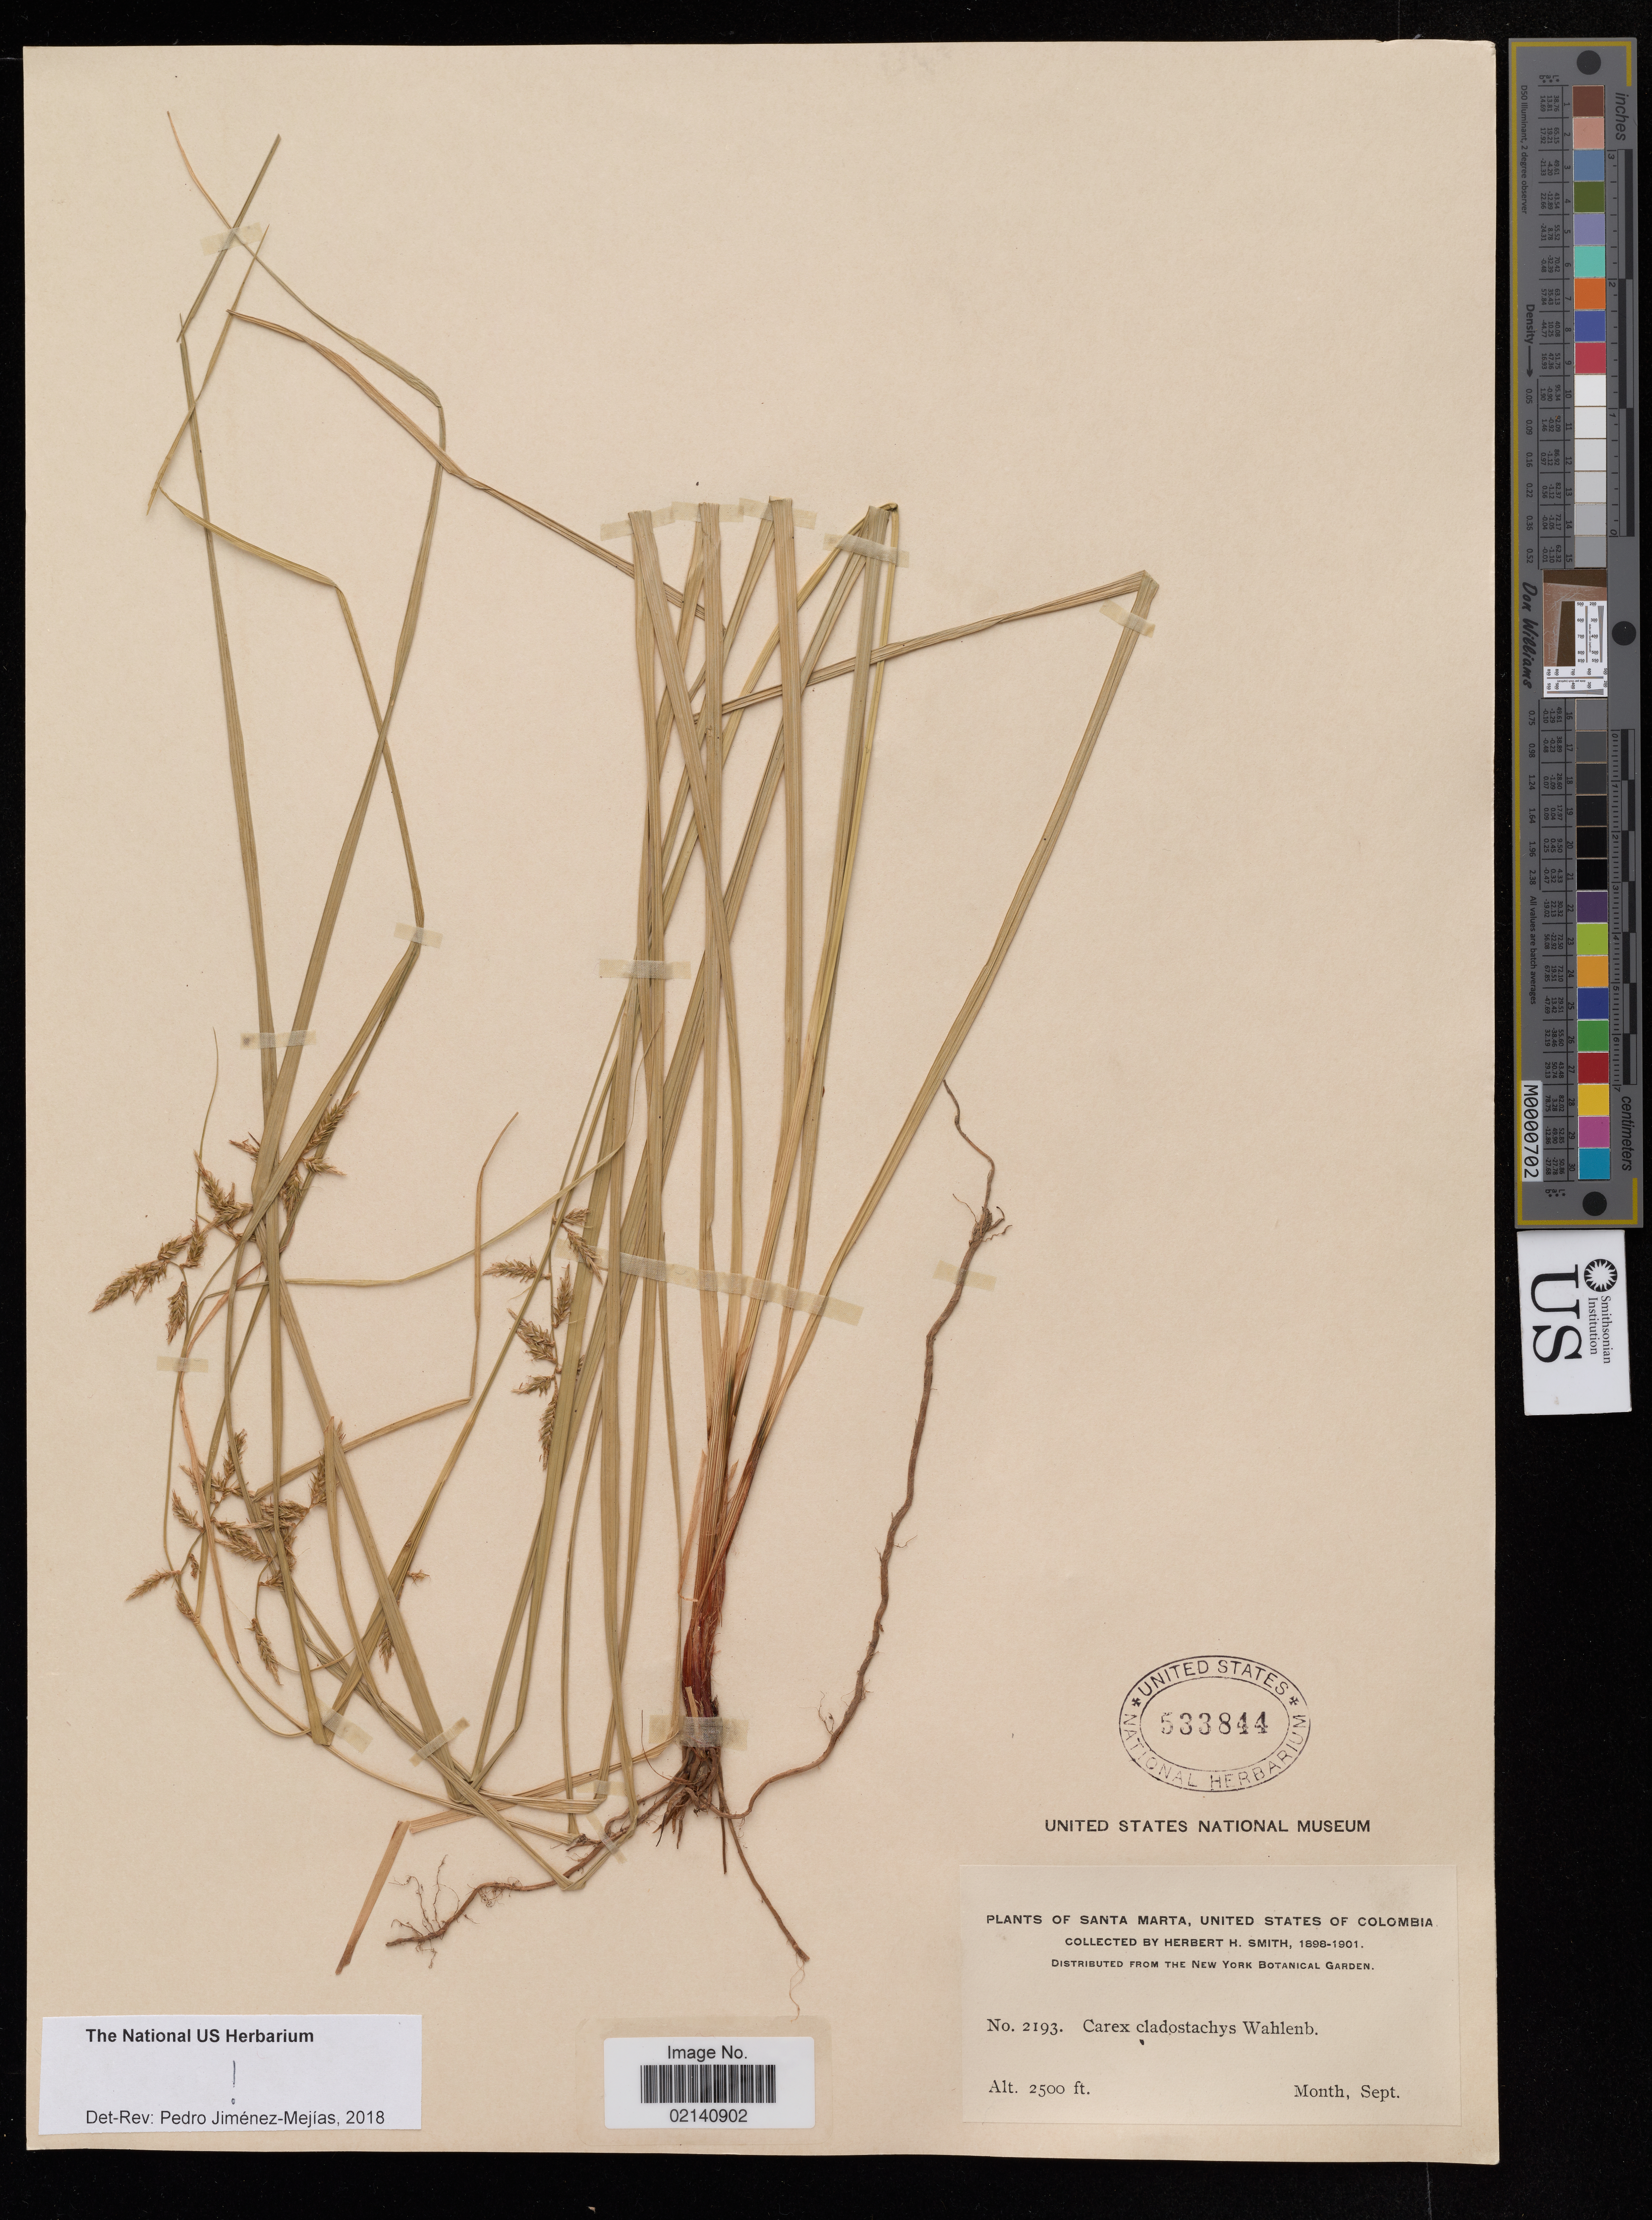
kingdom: Plantae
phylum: Tracheophyta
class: Liliopsida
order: Poales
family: Cyperaceae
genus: Carex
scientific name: Carex cladostachya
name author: Wahlenb.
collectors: Herbert H. Smith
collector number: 2193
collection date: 1898/1901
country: Colombia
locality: Santa Marta.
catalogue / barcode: US 533844